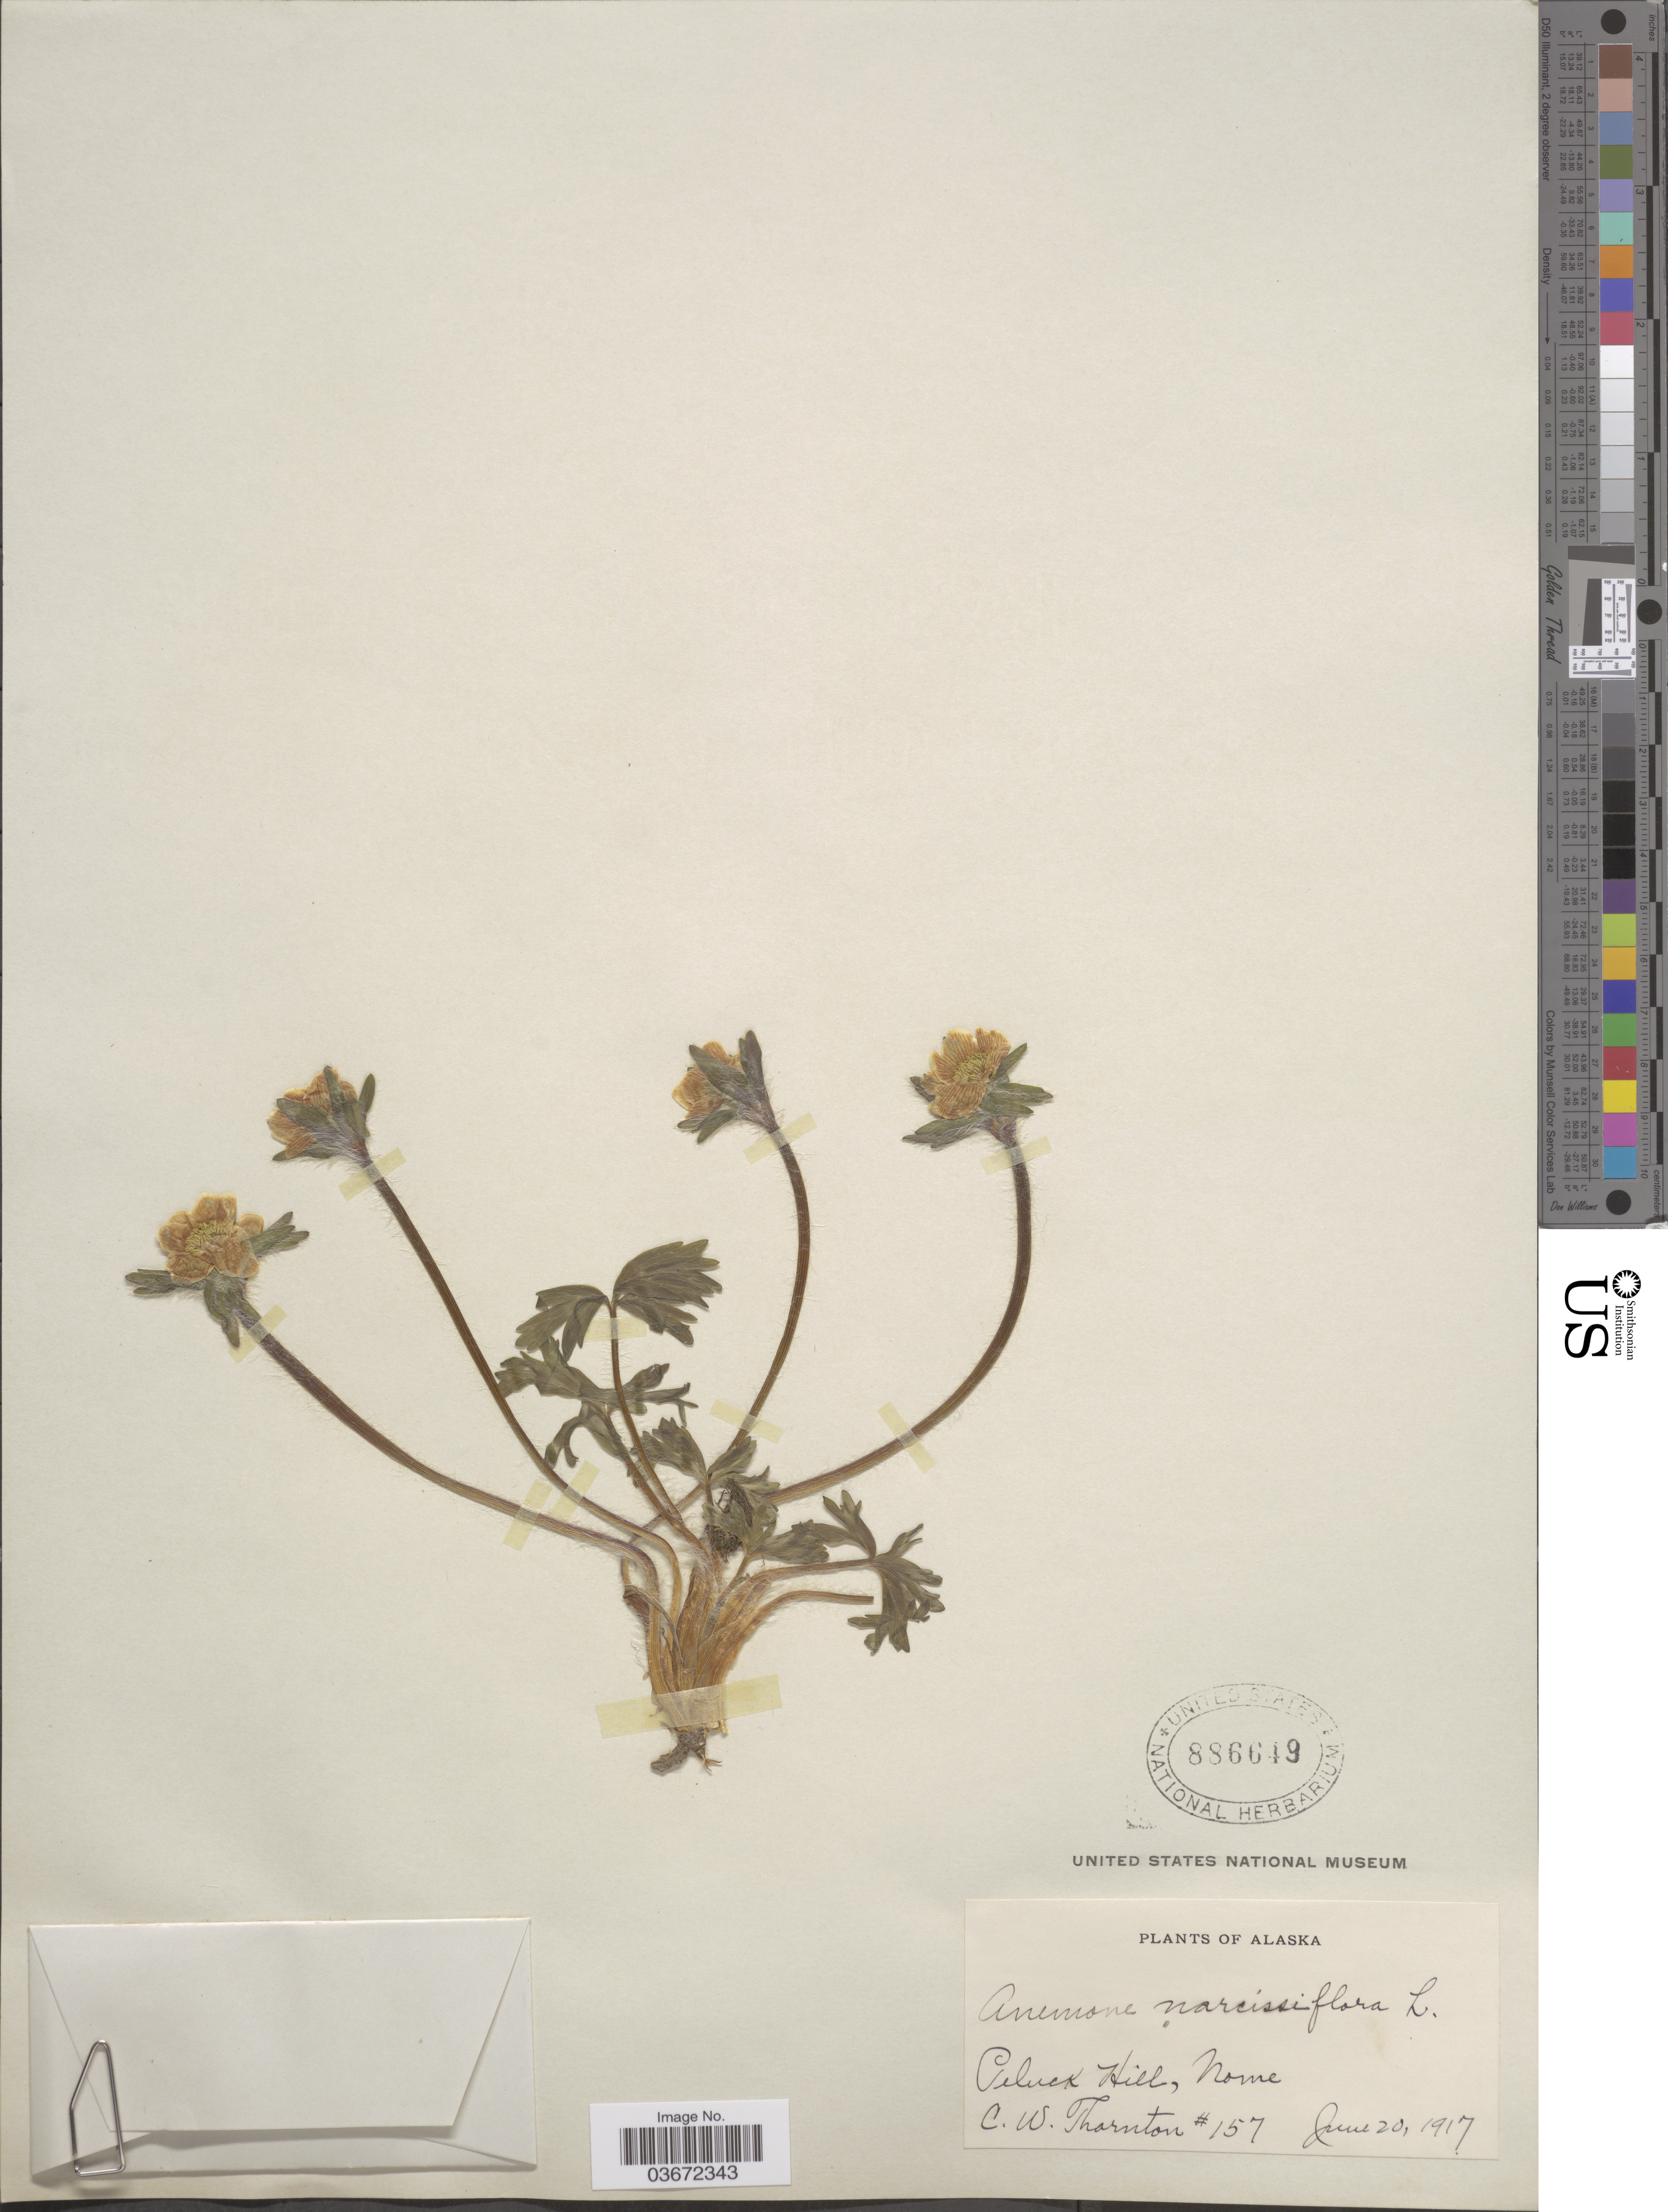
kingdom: Plantae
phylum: Tracheophyta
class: Magnoliopsida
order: Ranunculales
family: Ranunculaceae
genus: Anemone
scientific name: Anemone narcissiflora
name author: L.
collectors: C. Thornton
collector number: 157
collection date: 1917-06-20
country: United States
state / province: Alaska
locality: Peluck Hill, Nome.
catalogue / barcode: US 886649